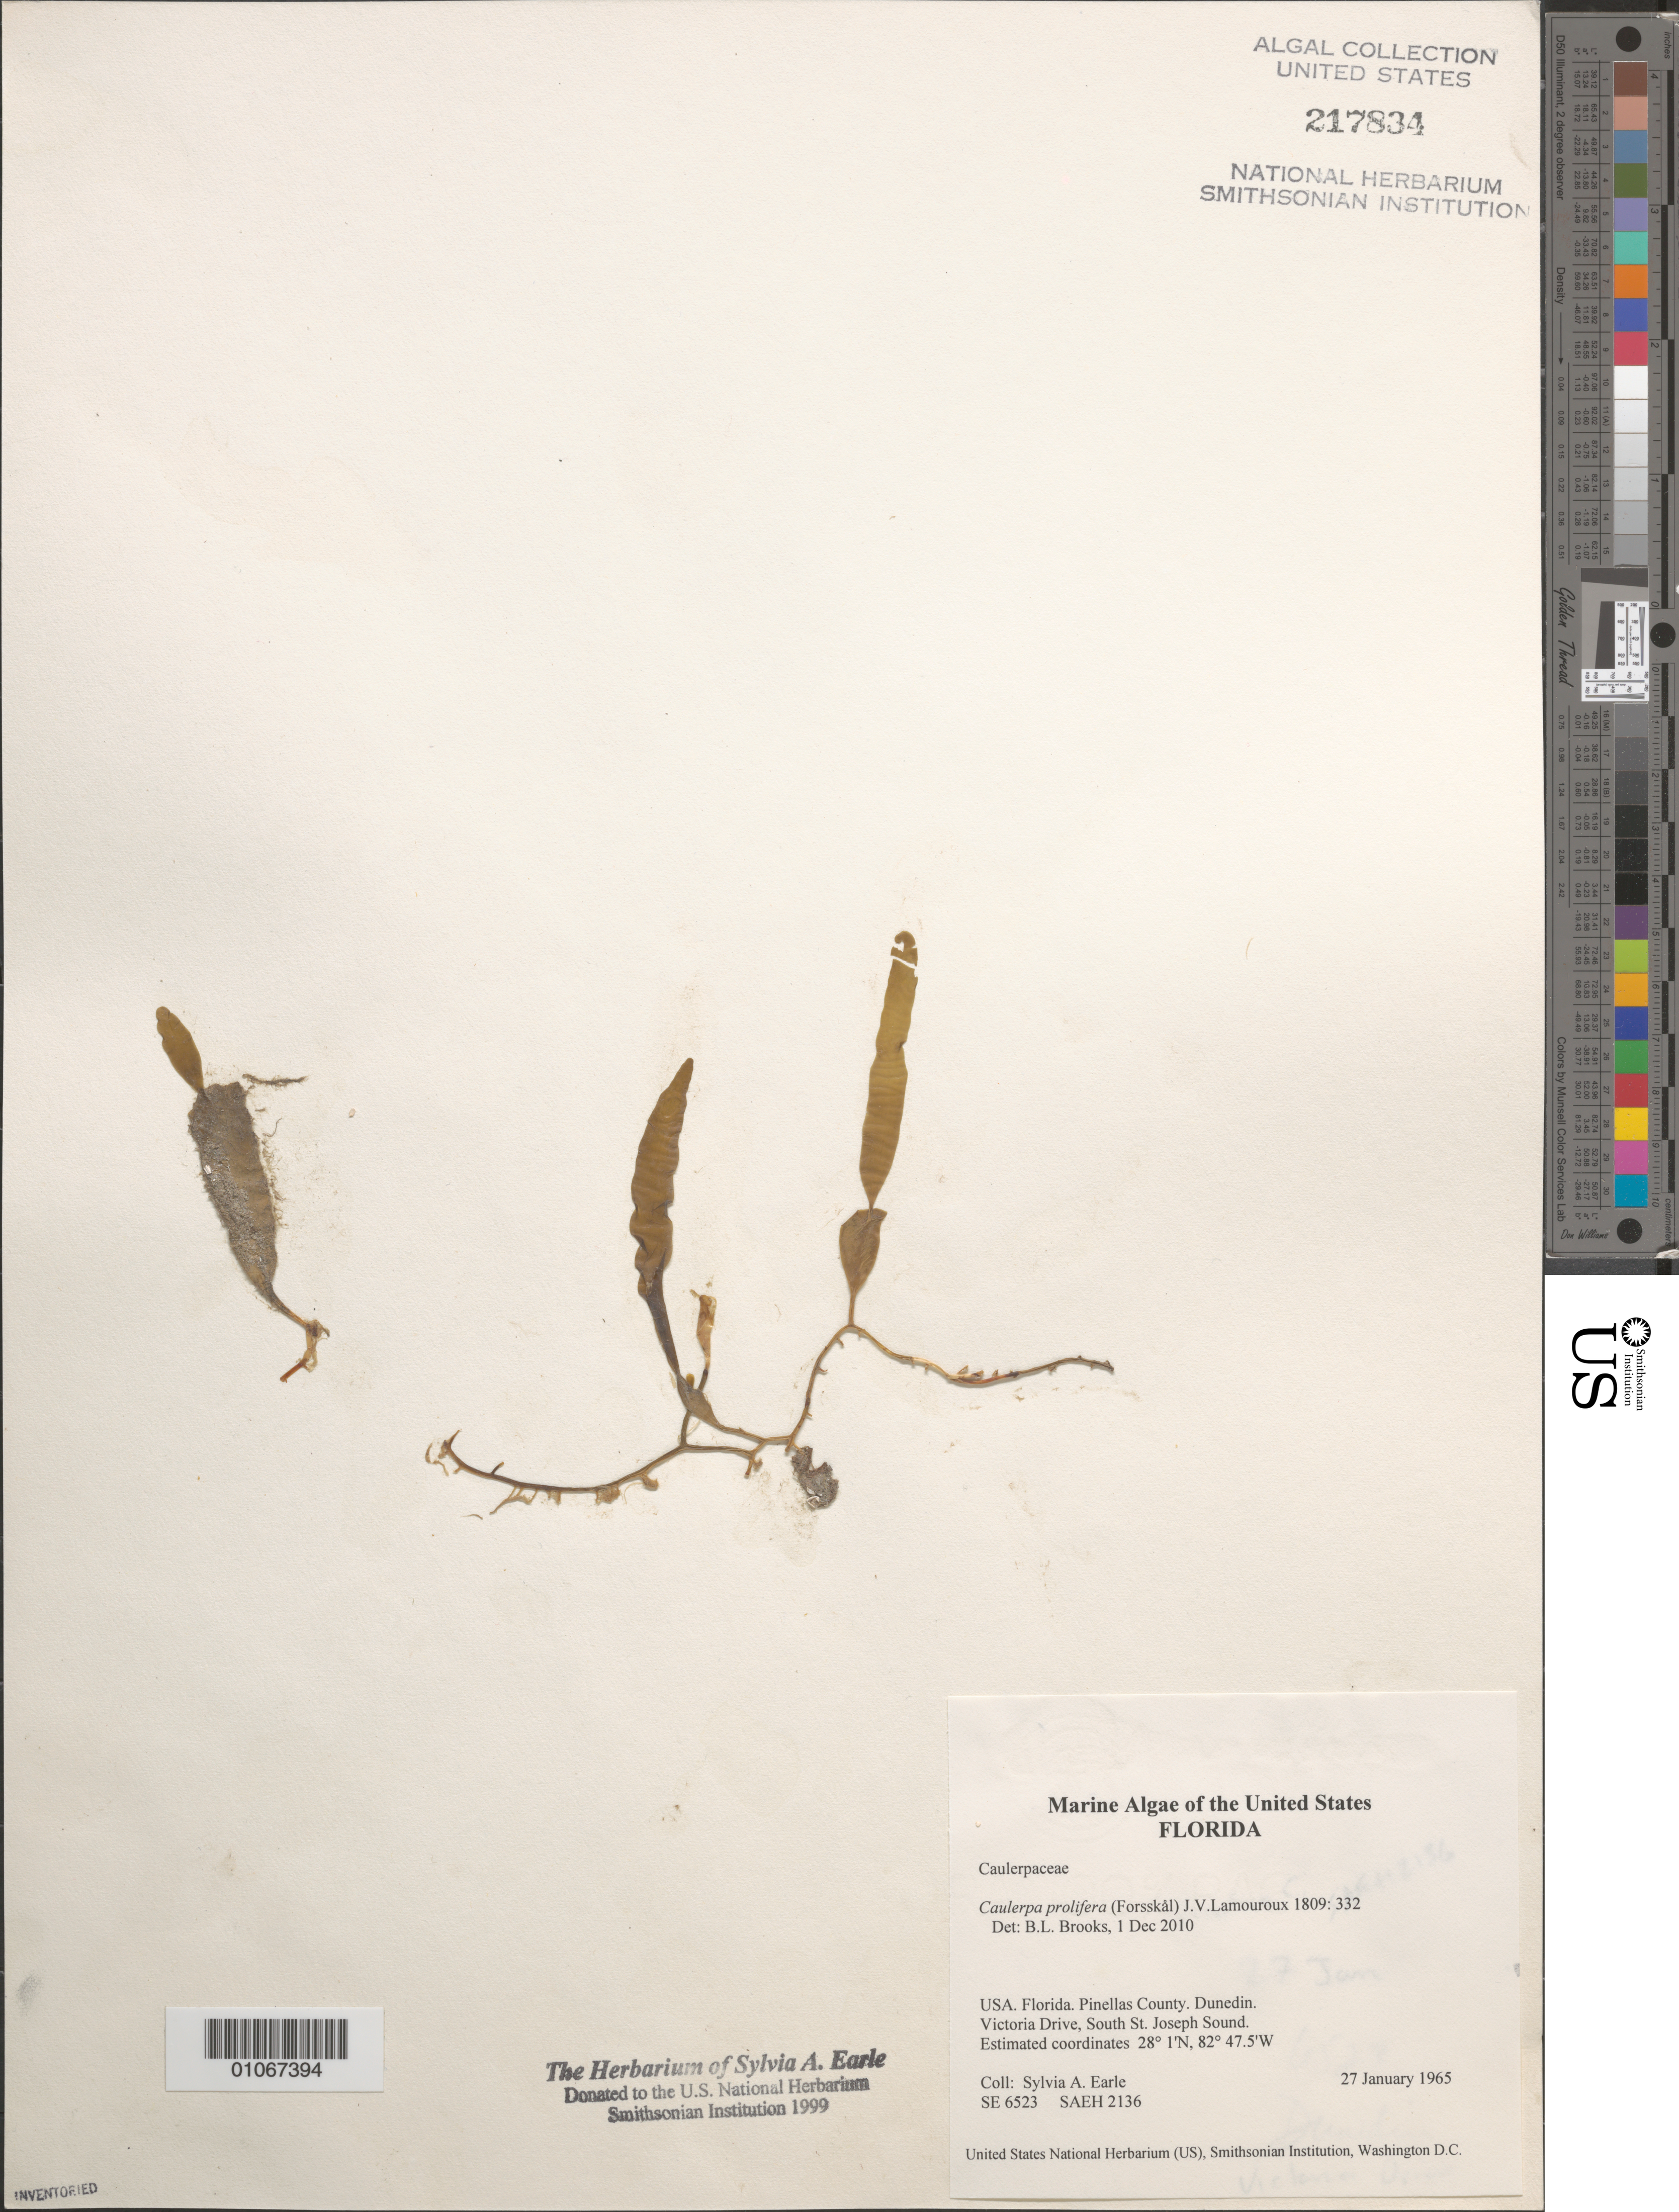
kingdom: Plantae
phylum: Chlorophyta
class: Ulvophyceae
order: Bryopsidales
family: Caulerpaceae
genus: Caulerpa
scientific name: Caulerpa prolifera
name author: (Forssk.) J.V.Lamouroux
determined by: Brooks, B. L., (BOT), Smithsonian Institution - National Museum of Natural History (UNITED STATES)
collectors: S. A. Earle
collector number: SE 6523 & SAEH 2136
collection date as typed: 27 Jan 1965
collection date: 1965-01-27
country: United States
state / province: Florida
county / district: Pinellas County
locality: Dunedin, along Victoria Drive, St. Joseph's Sound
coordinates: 28 1'N, 82 47.5'W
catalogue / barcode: US 217834